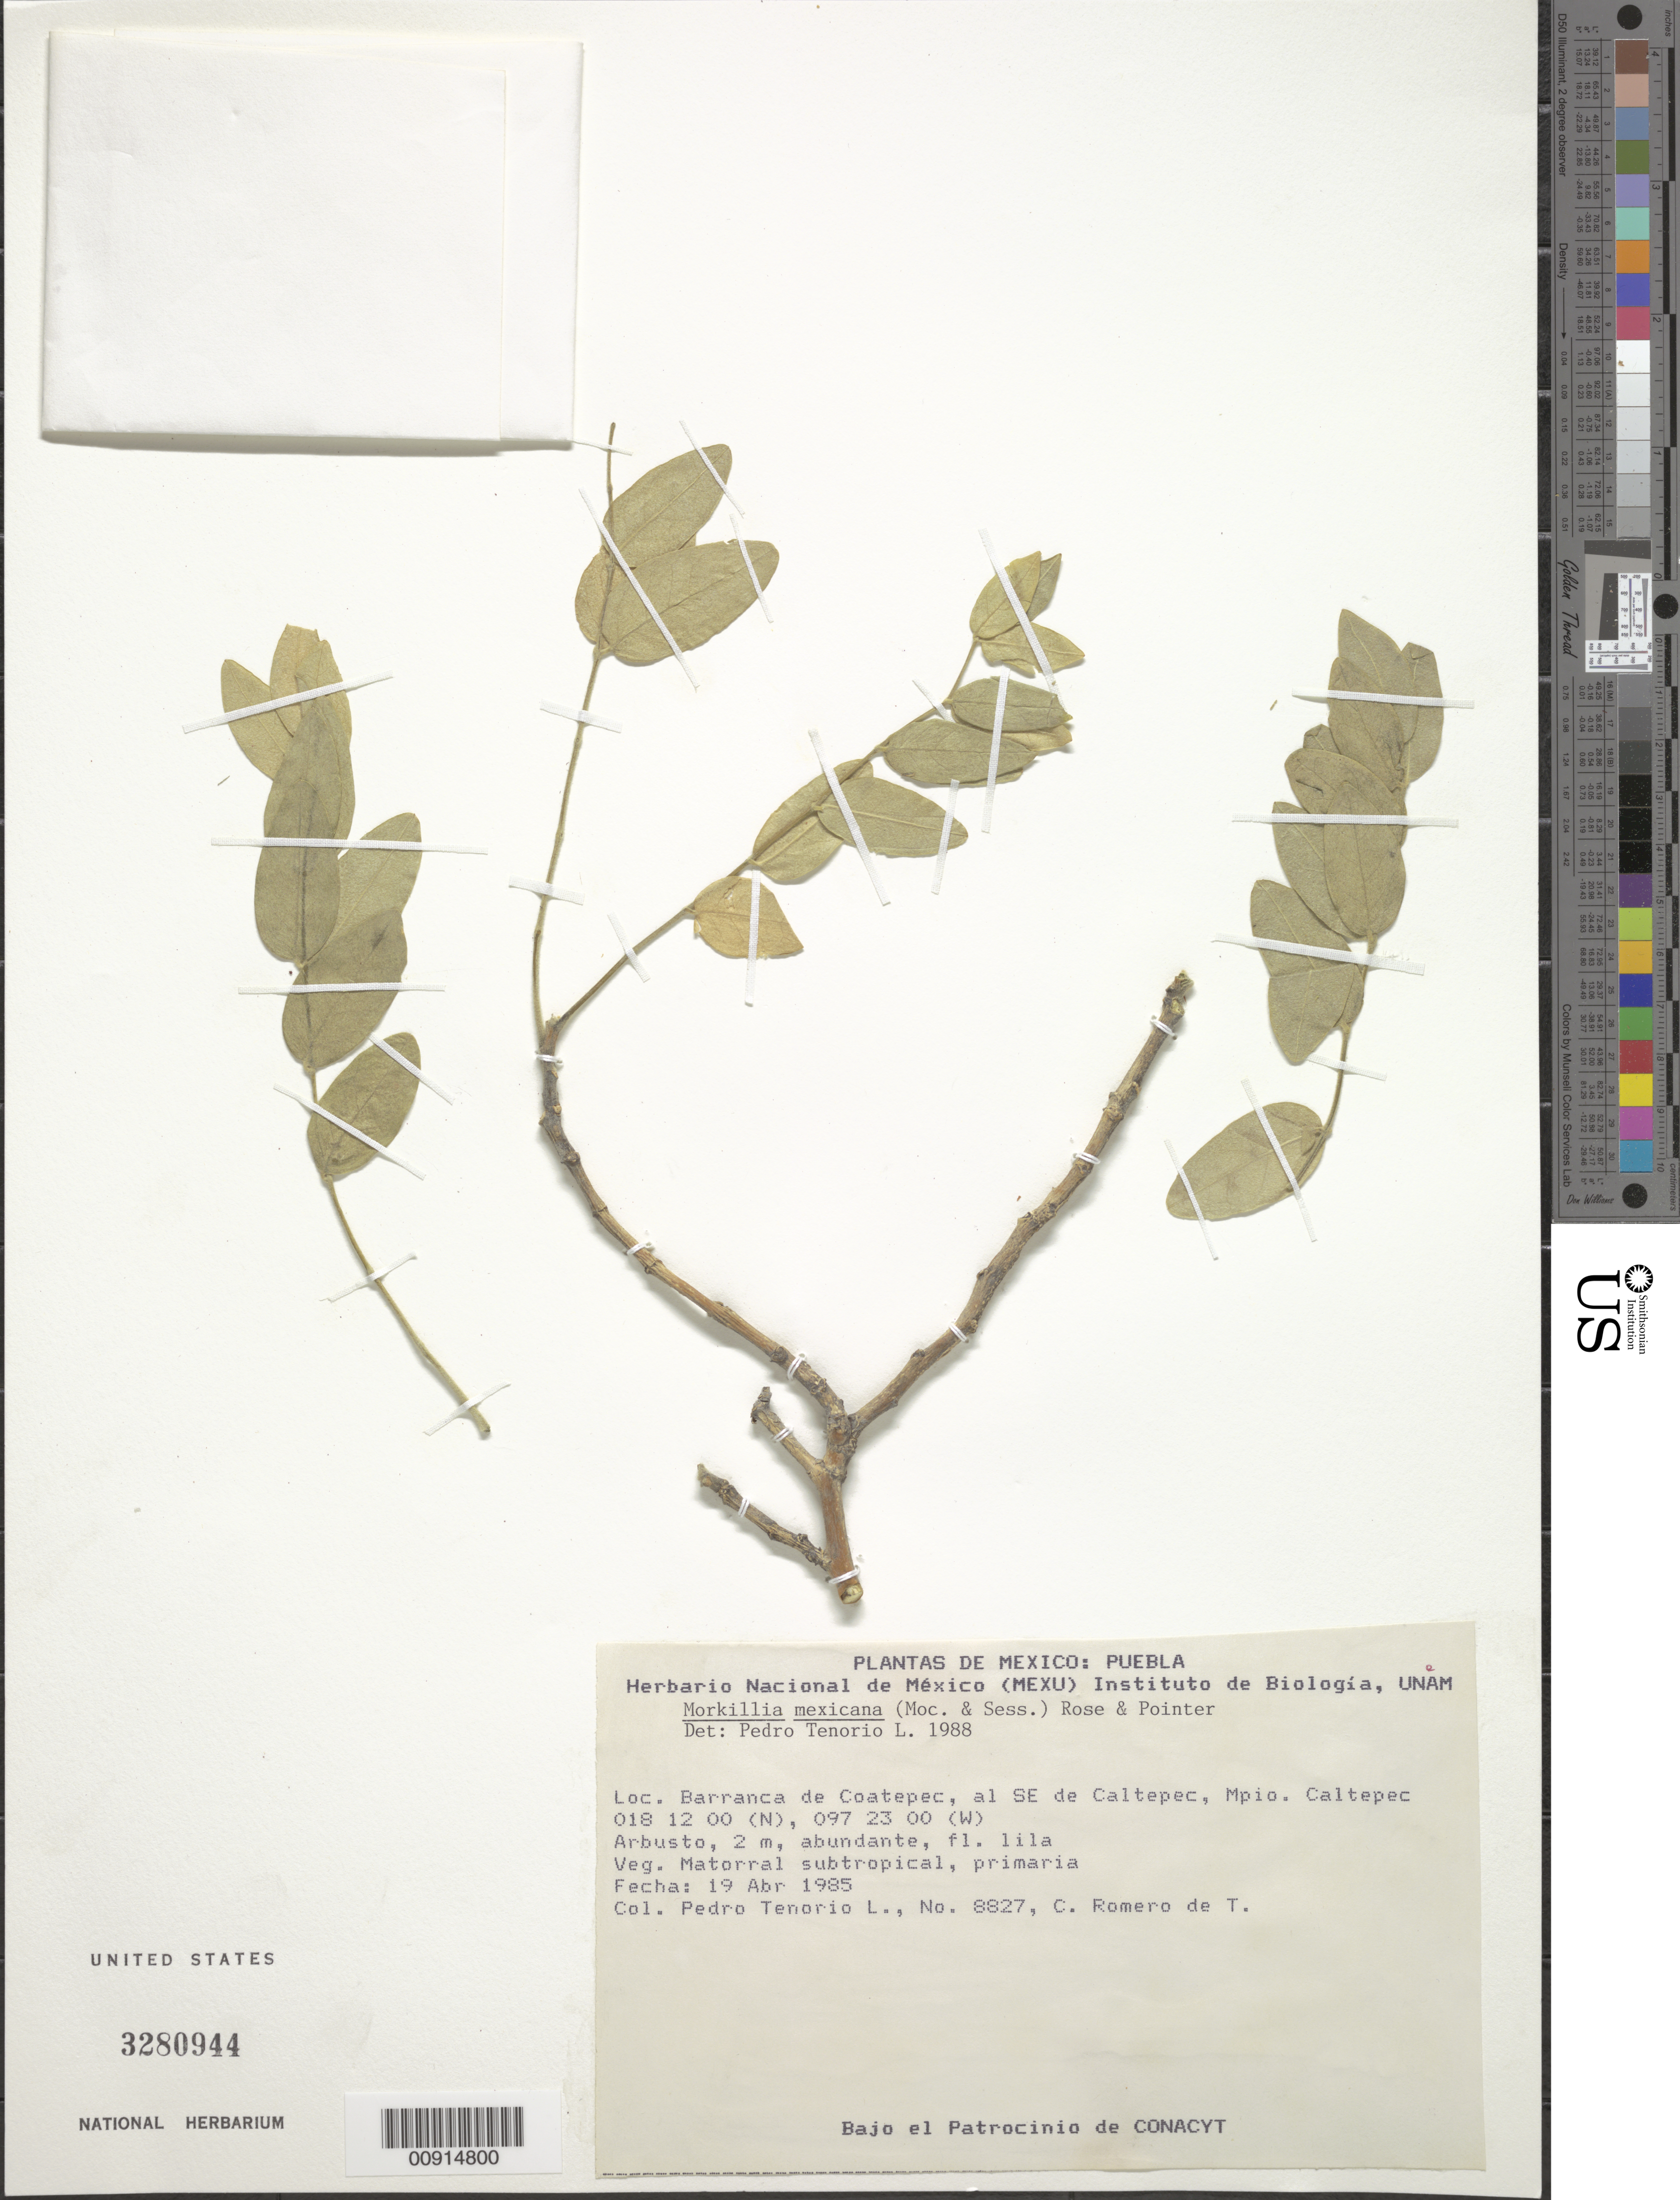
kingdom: Plantae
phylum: Tracheophyta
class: Magnoliopsida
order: Zygophyllales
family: Zygophyllaceae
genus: Morkillia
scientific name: Morkillia mexicana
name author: (Moc. & Sessé ex DC.) Rose & Painter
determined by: Strong, Mark T., (BOT), Smithsonian Institution - National Museum of Natural History (UNITED STATES)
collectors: P. Tenorio L. & C. Romero de T.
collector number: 8827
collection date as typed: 19 Apr 1985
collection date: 1985-04-19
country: Mexico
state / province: Puebla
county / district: Caltepec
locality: Puebla: Barranca de Coatepec, al SE de Caltepec, Mpio. Caltepec.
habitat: Matorral subtropical, primaria.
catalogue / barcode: US 3280944